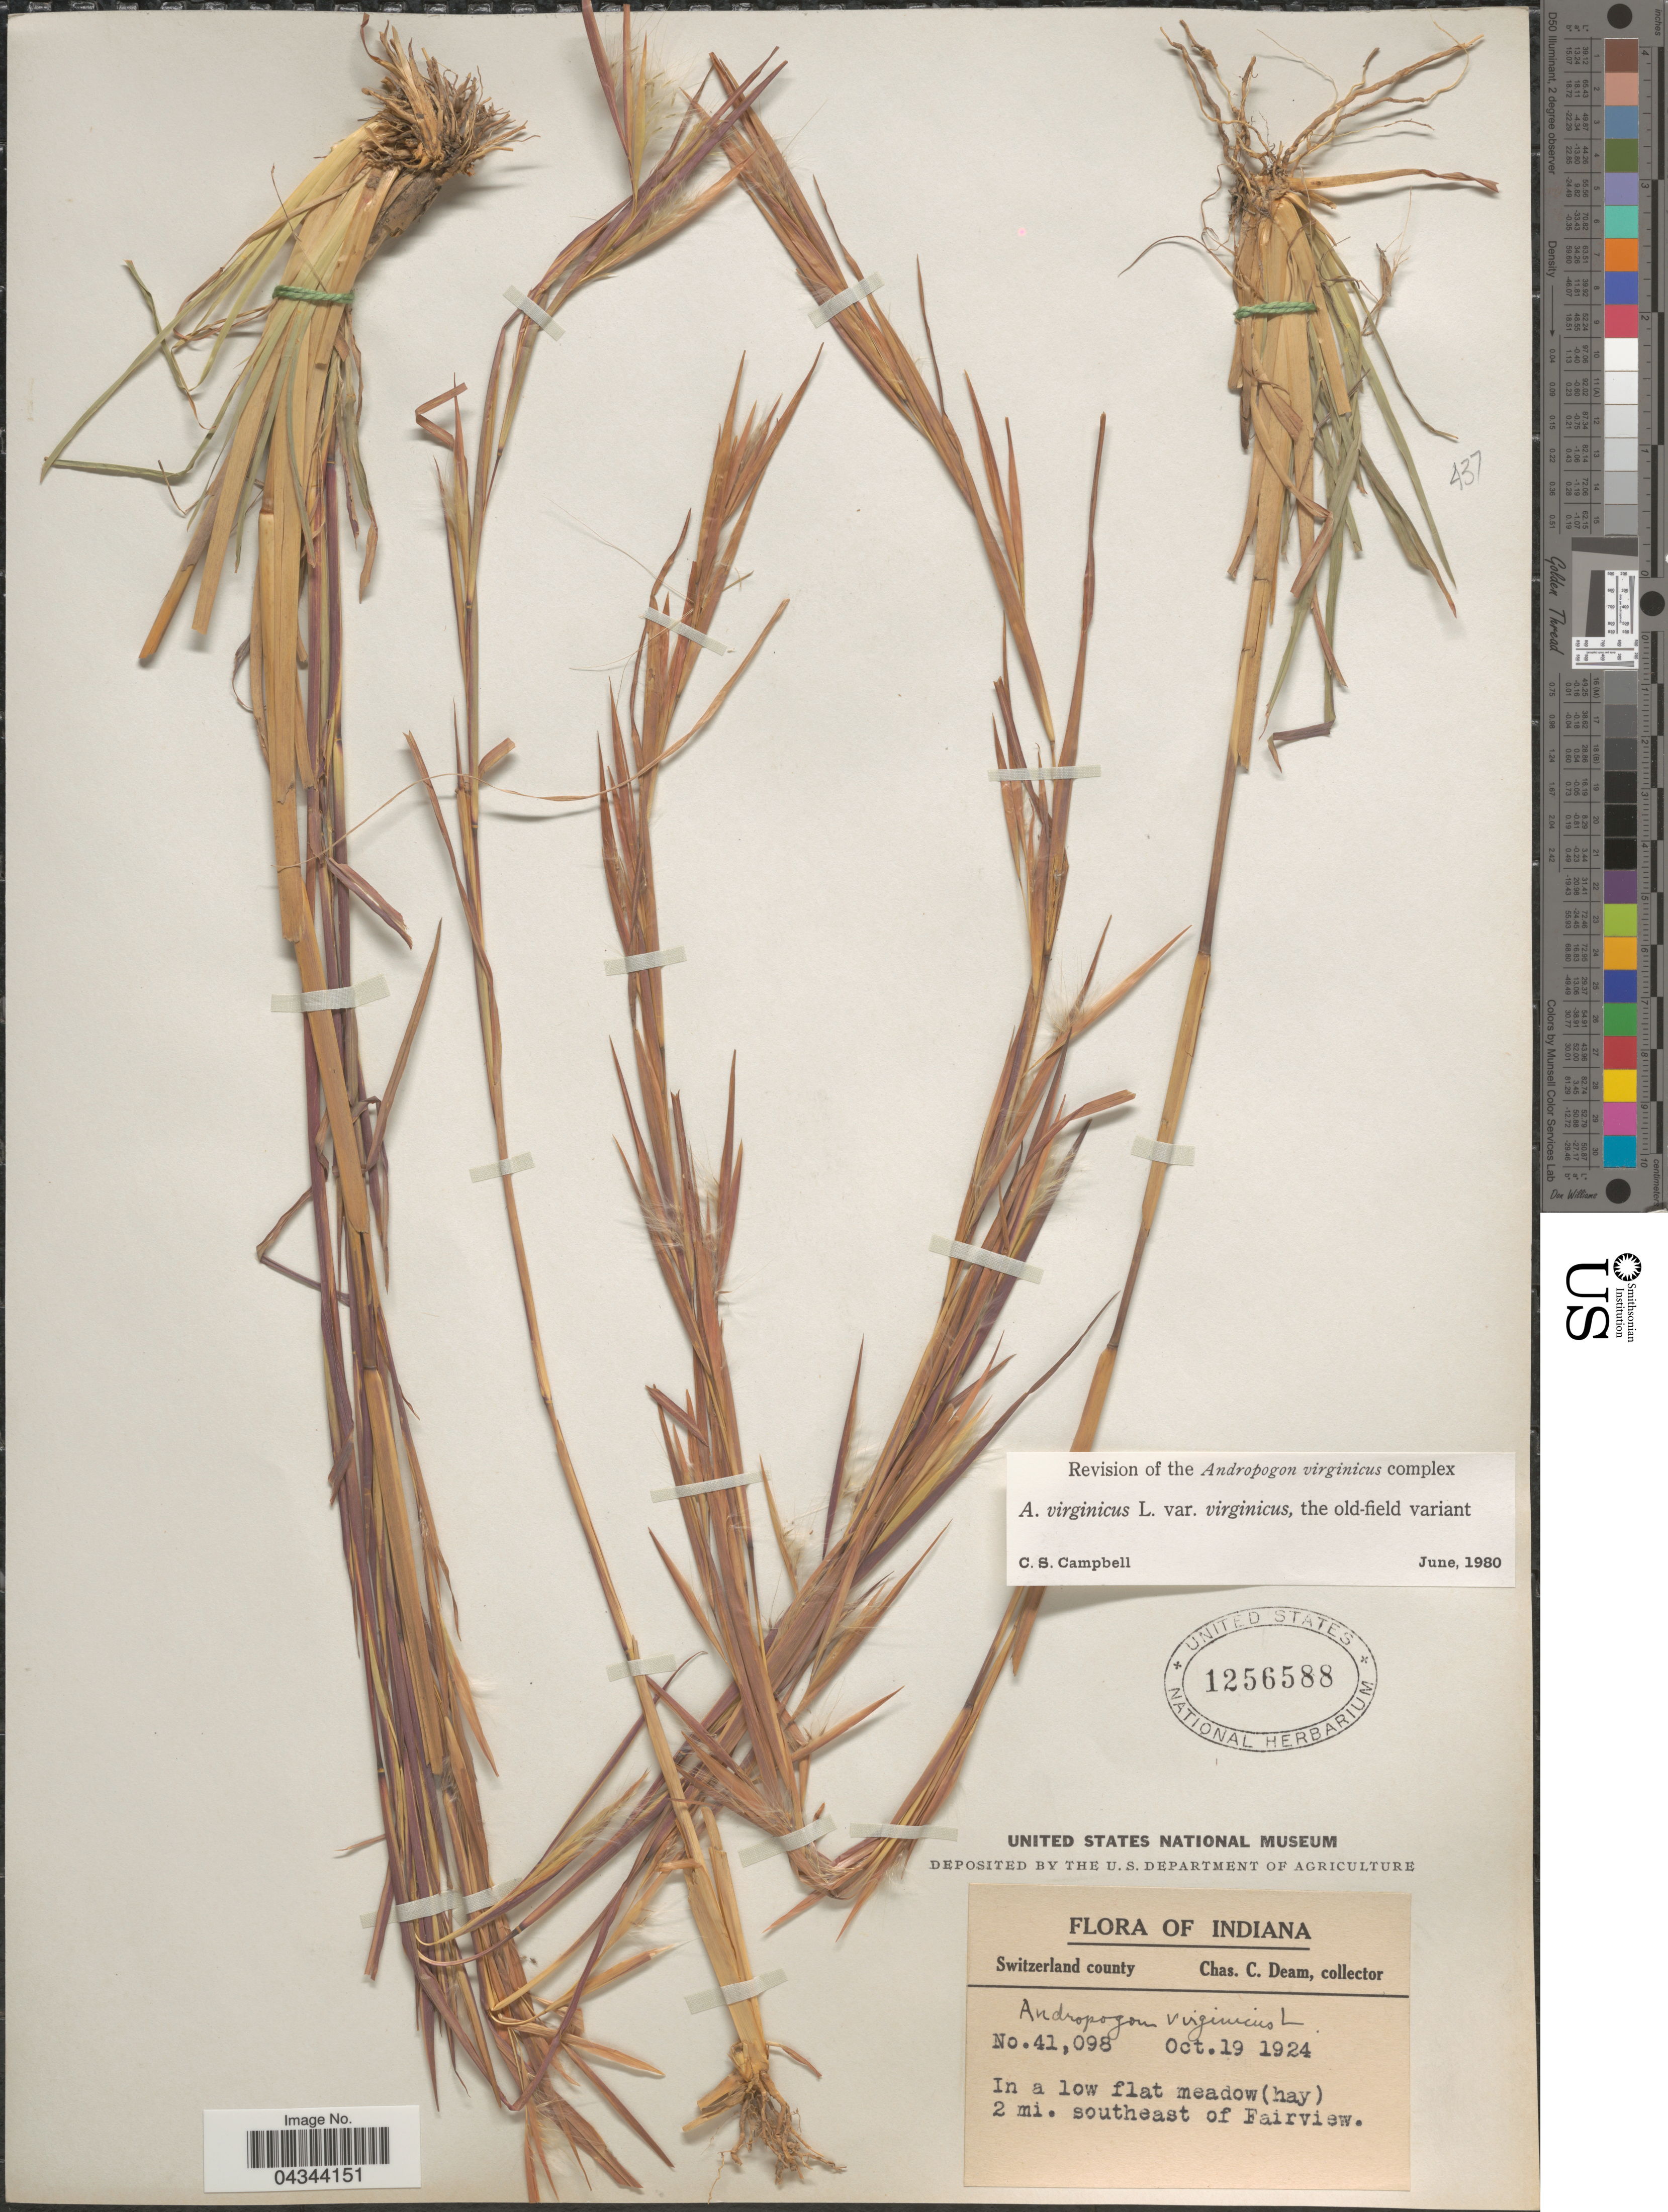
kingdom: Plantae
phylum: Tracheophyta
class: Liliopsida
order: Poales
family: Poaceae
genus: Andropogon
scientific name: Andropogon virginicus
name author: L.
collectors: C. C. Deam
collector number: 41098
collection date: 1924-10-19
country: United States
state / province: Indiana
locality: Switzerland county. 2 mi. southeast of Fairview.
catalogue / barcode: US 1256588